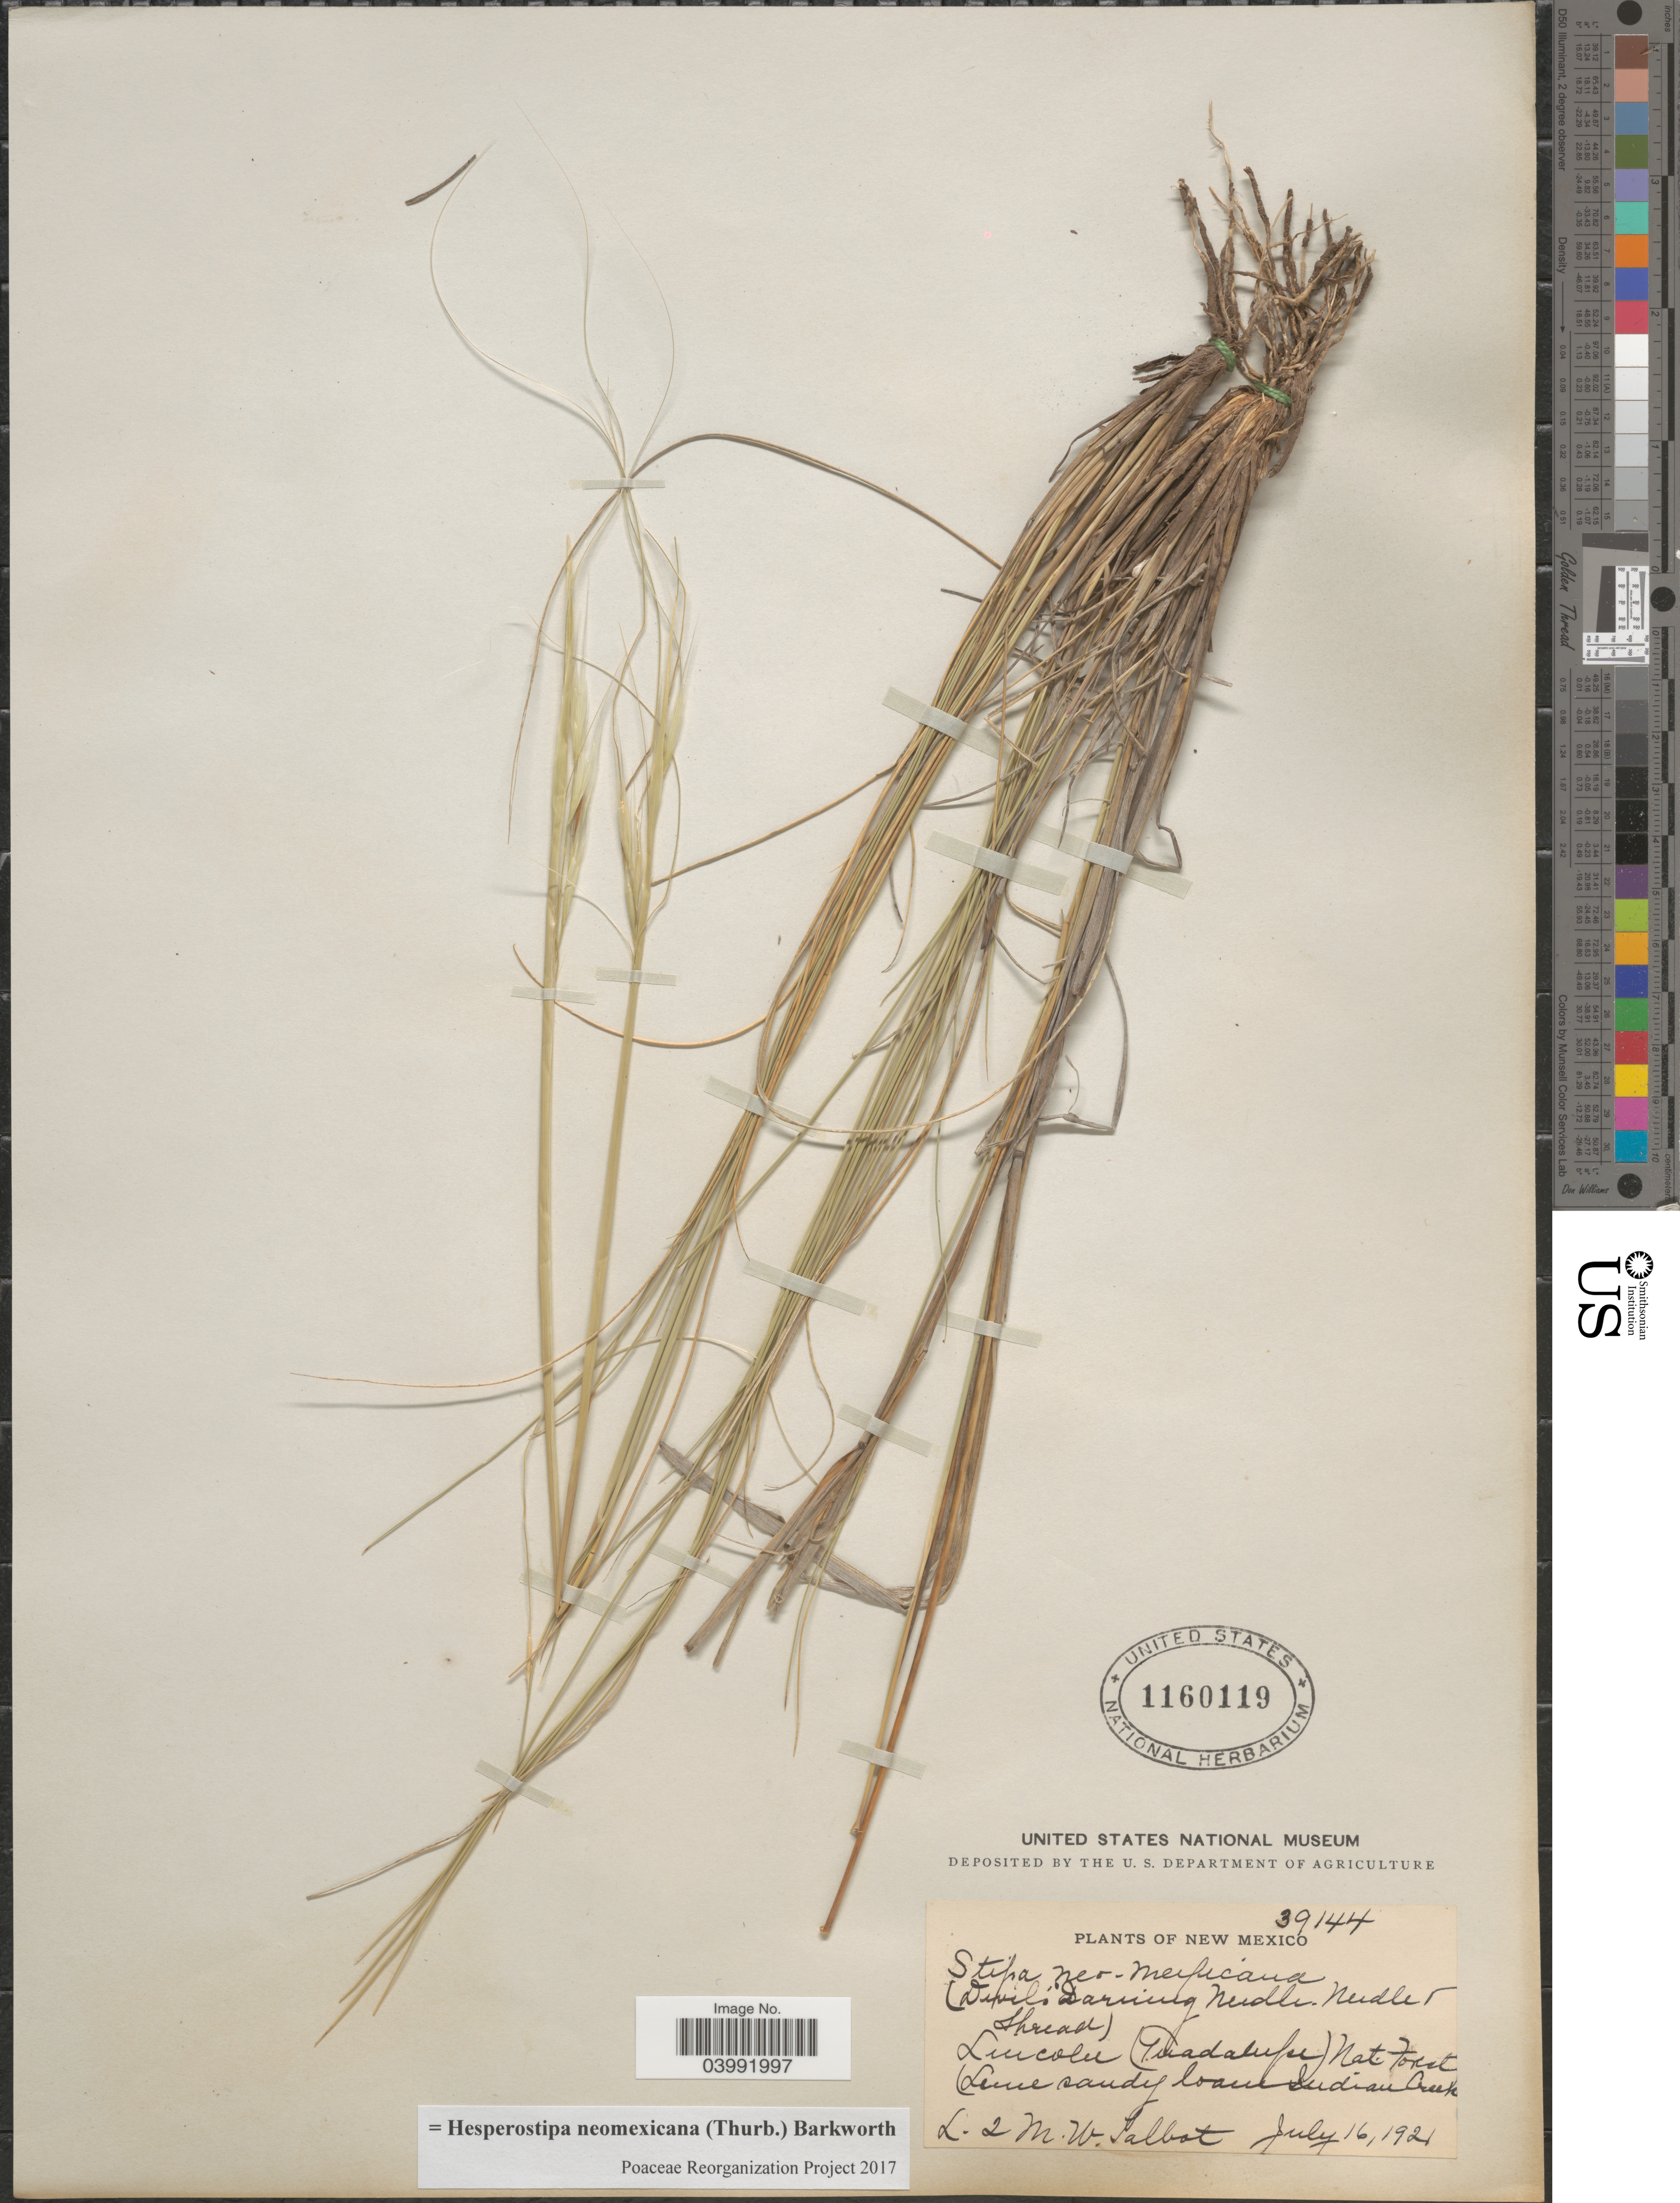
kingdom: Plantae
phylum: Tracheophyta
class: Liliopsida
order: Poales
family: Poaceae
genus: Hesperostipa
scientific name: Hesperostipa neomexicana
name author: (Thurb.) Barkworth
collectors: L. Talbot & M. Talbot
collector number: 39144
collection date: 1921-07-16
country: United States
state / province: New Mexico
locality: Lincoln (Guadalupe) Nat. Forest. Indian Creek.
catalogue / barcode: US 1160119